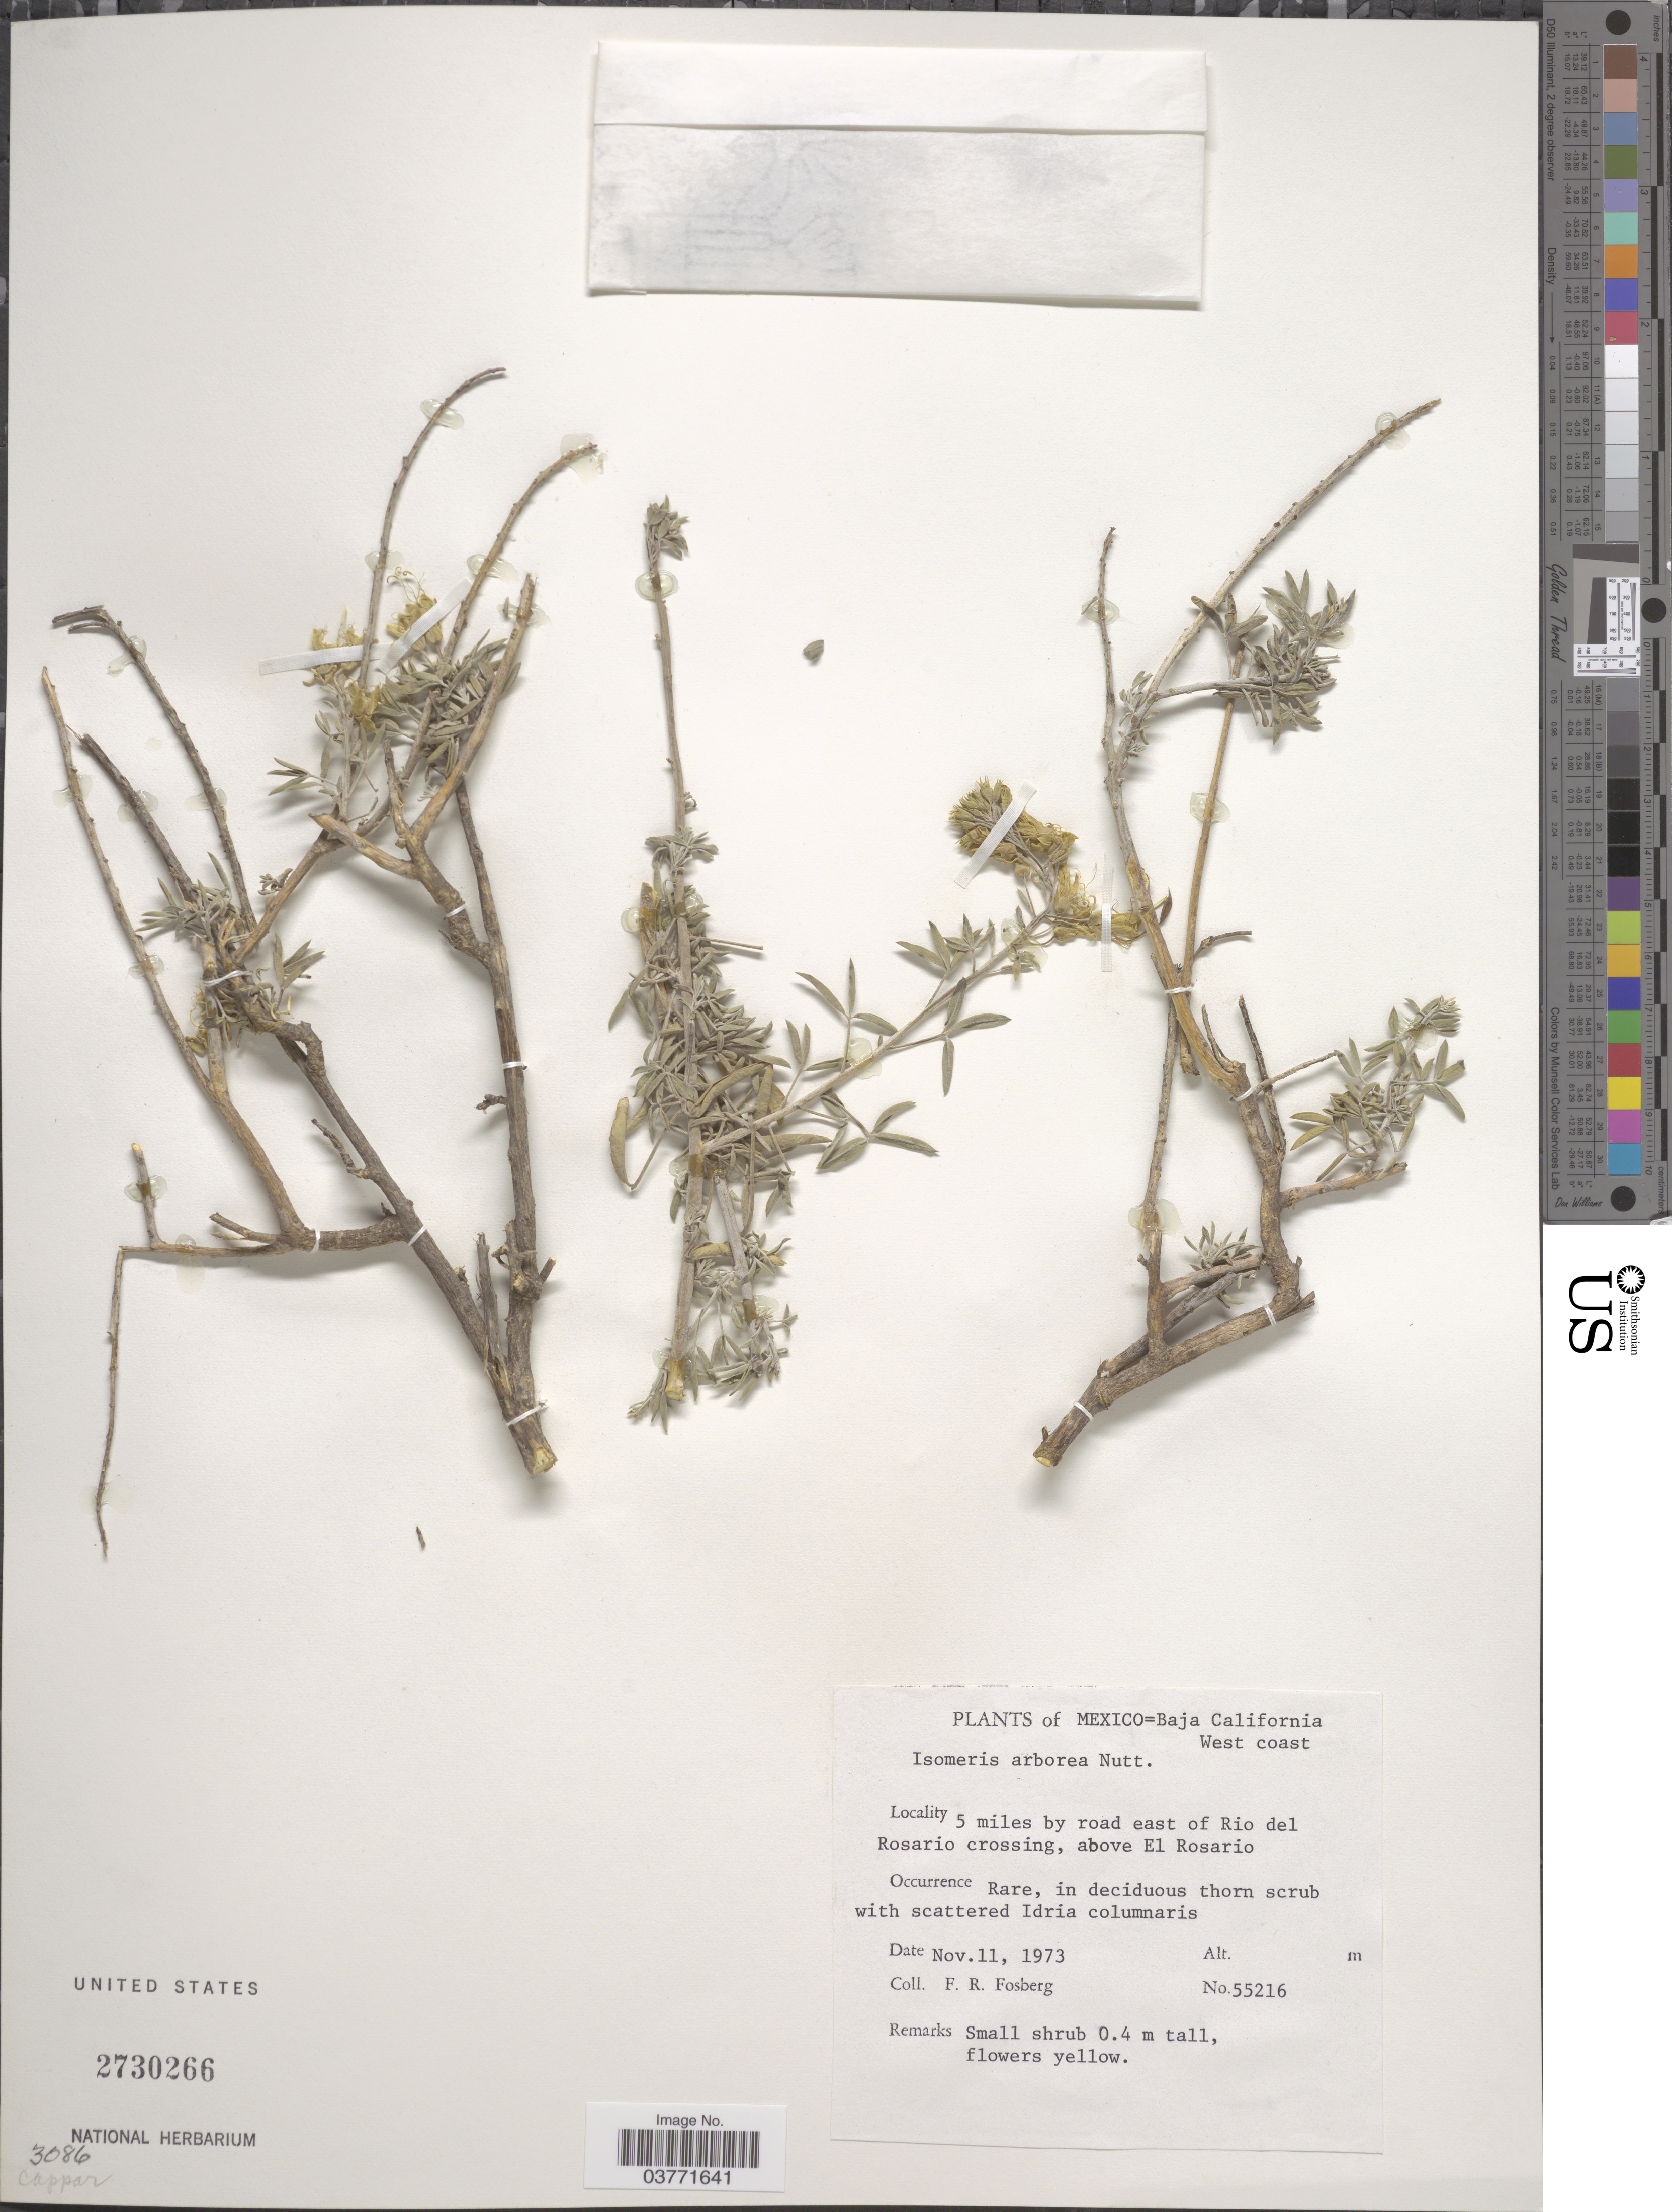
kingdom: Plantae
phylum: Tracheophyta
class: Magnoliopsida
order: Brassicales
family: Cleomaceae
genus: Cleomella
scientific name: Cleomella arborea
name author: (Nutt.) Roalson & J.C. Hall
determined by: Strong, Mark T., (BOT), Smithsonian Institution - National Museum of Natural History (UNITED STATES)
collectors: F. R. Fosberg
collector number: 55216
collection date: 1973-11-11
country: Mexico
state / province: Baja California Norte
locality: Baja California West coast. 5 miles by road east of Rio del Rosario crossing, above el Rosario.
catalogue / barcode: US 2730266